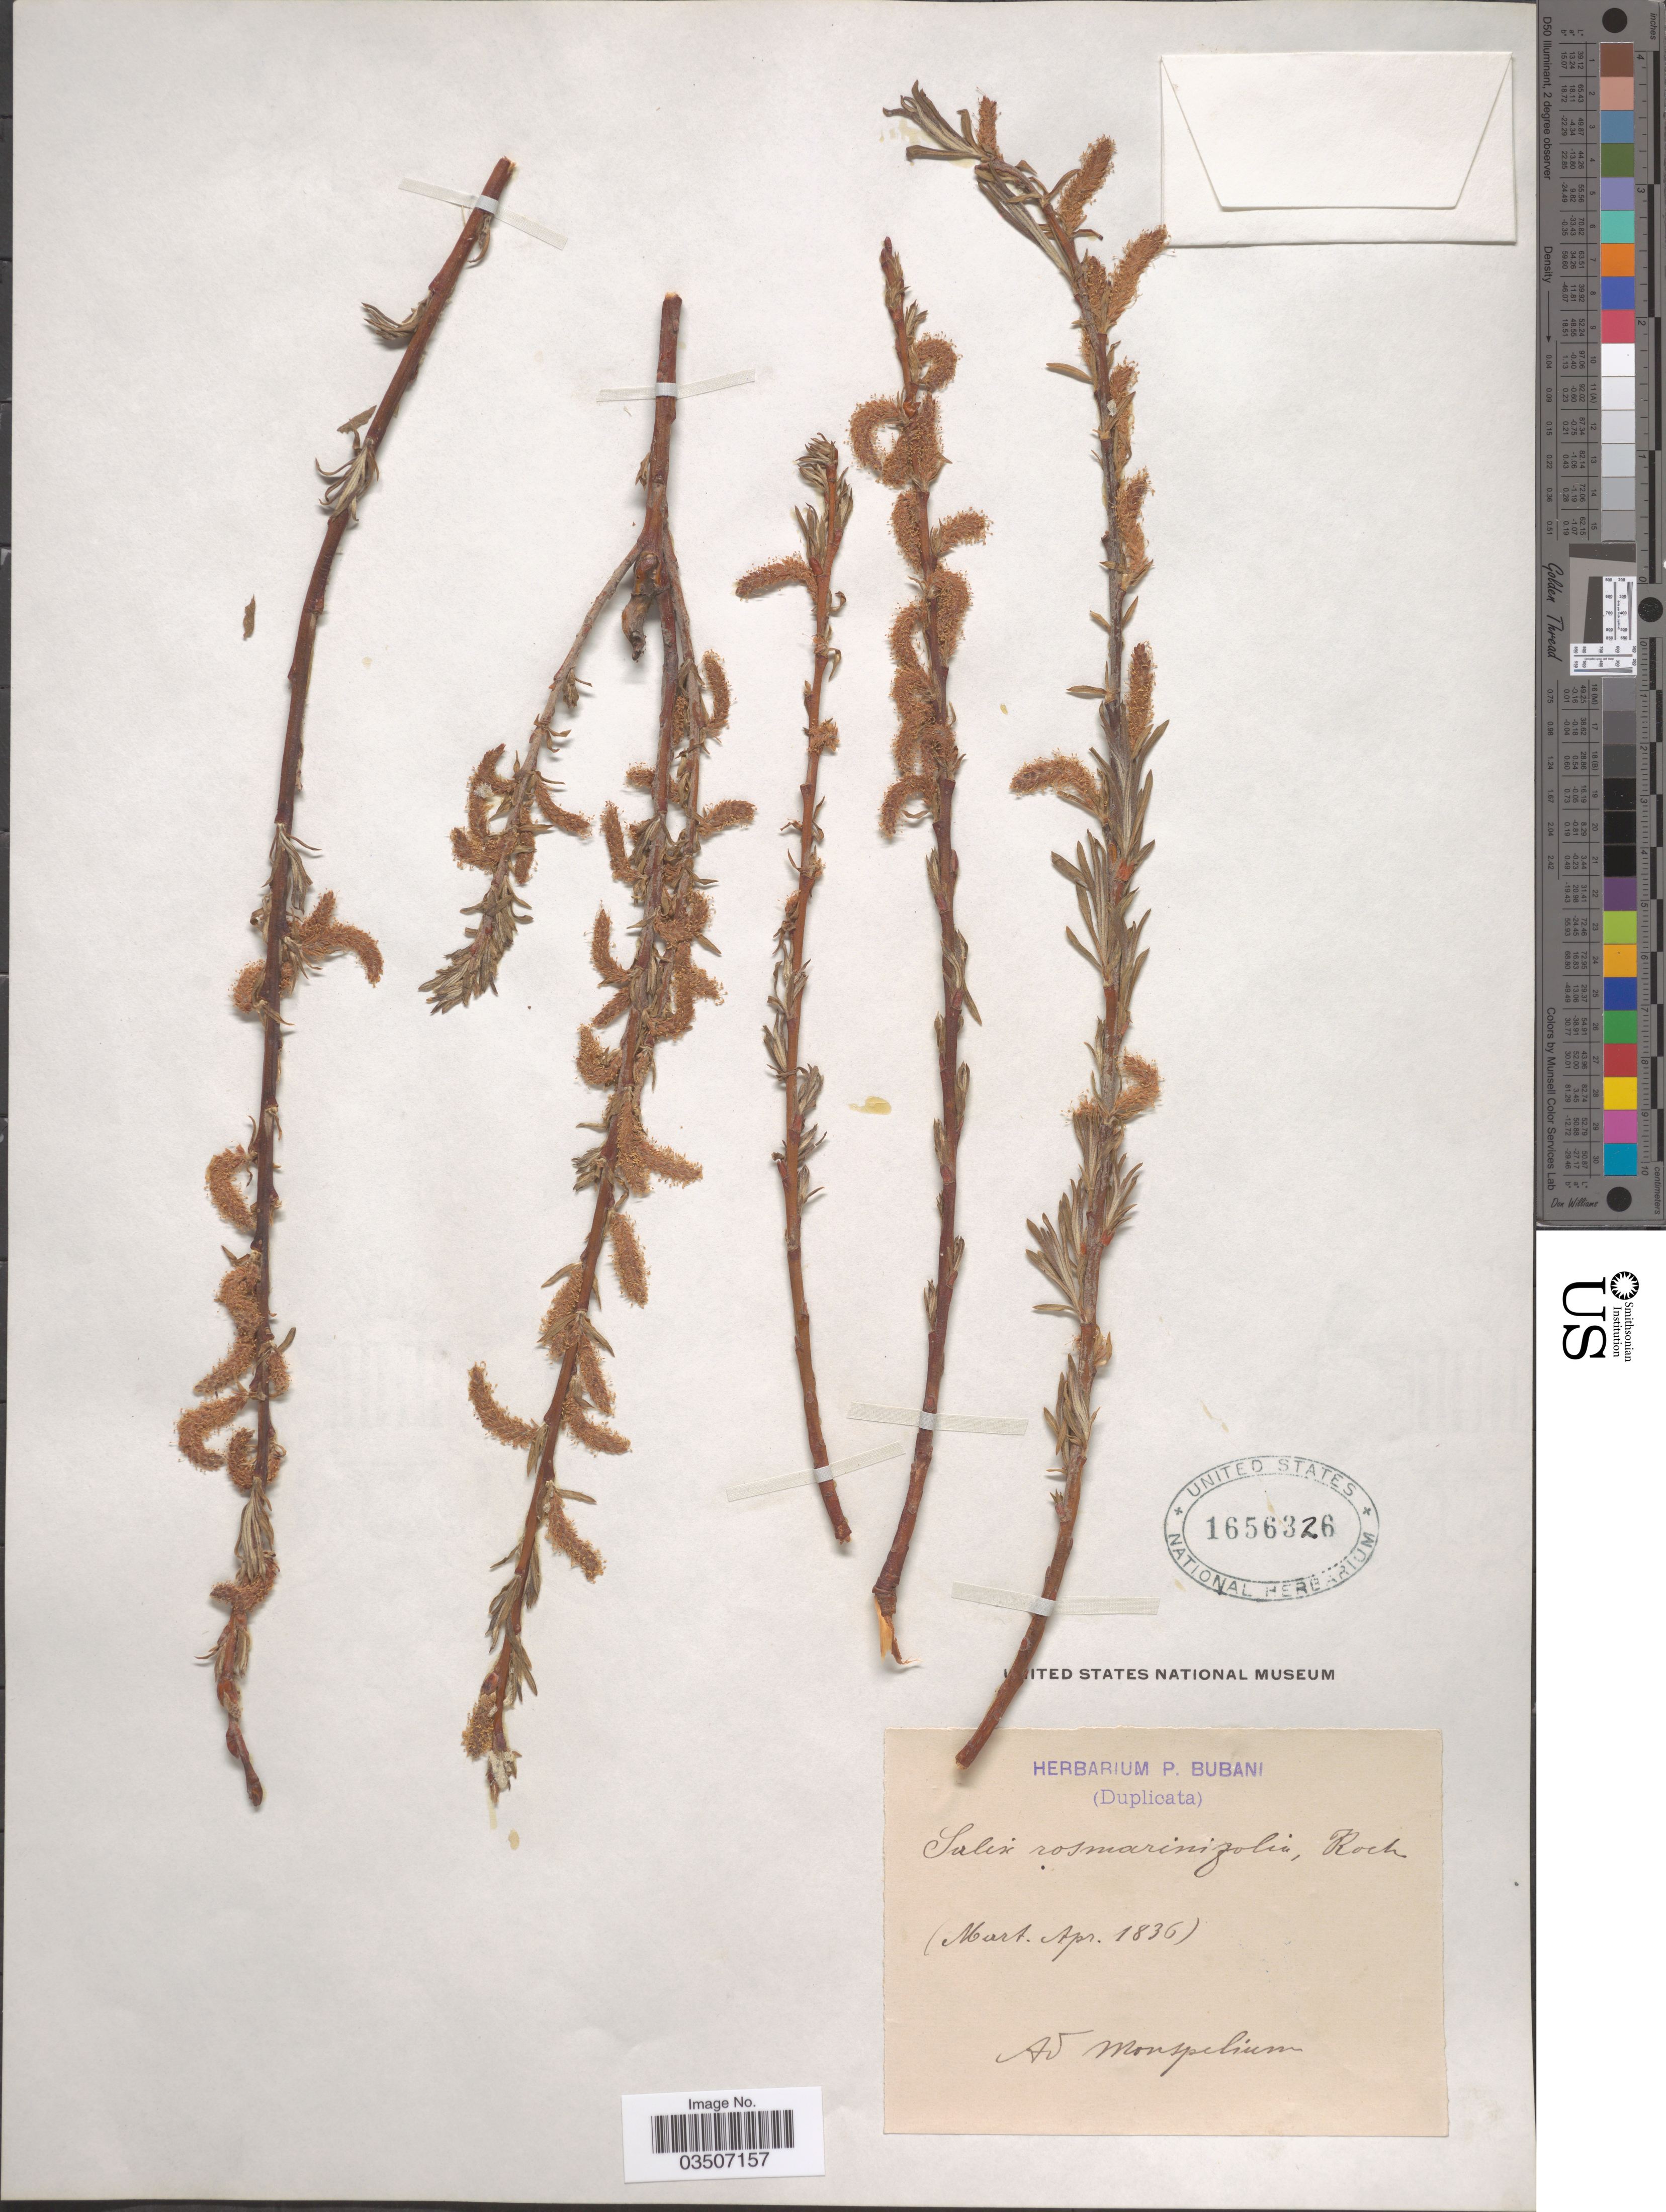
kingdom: Plantae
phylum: Tracheophyta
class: Magnoliopsida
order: Malpighiales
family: Salicaceae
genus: Salix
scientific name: Salix rosmarinifolia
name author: L.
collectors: ex herb. P. Bubani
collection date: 1836-03/1836-04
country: France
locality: Ad Monspelium.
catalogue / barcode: US 1656326